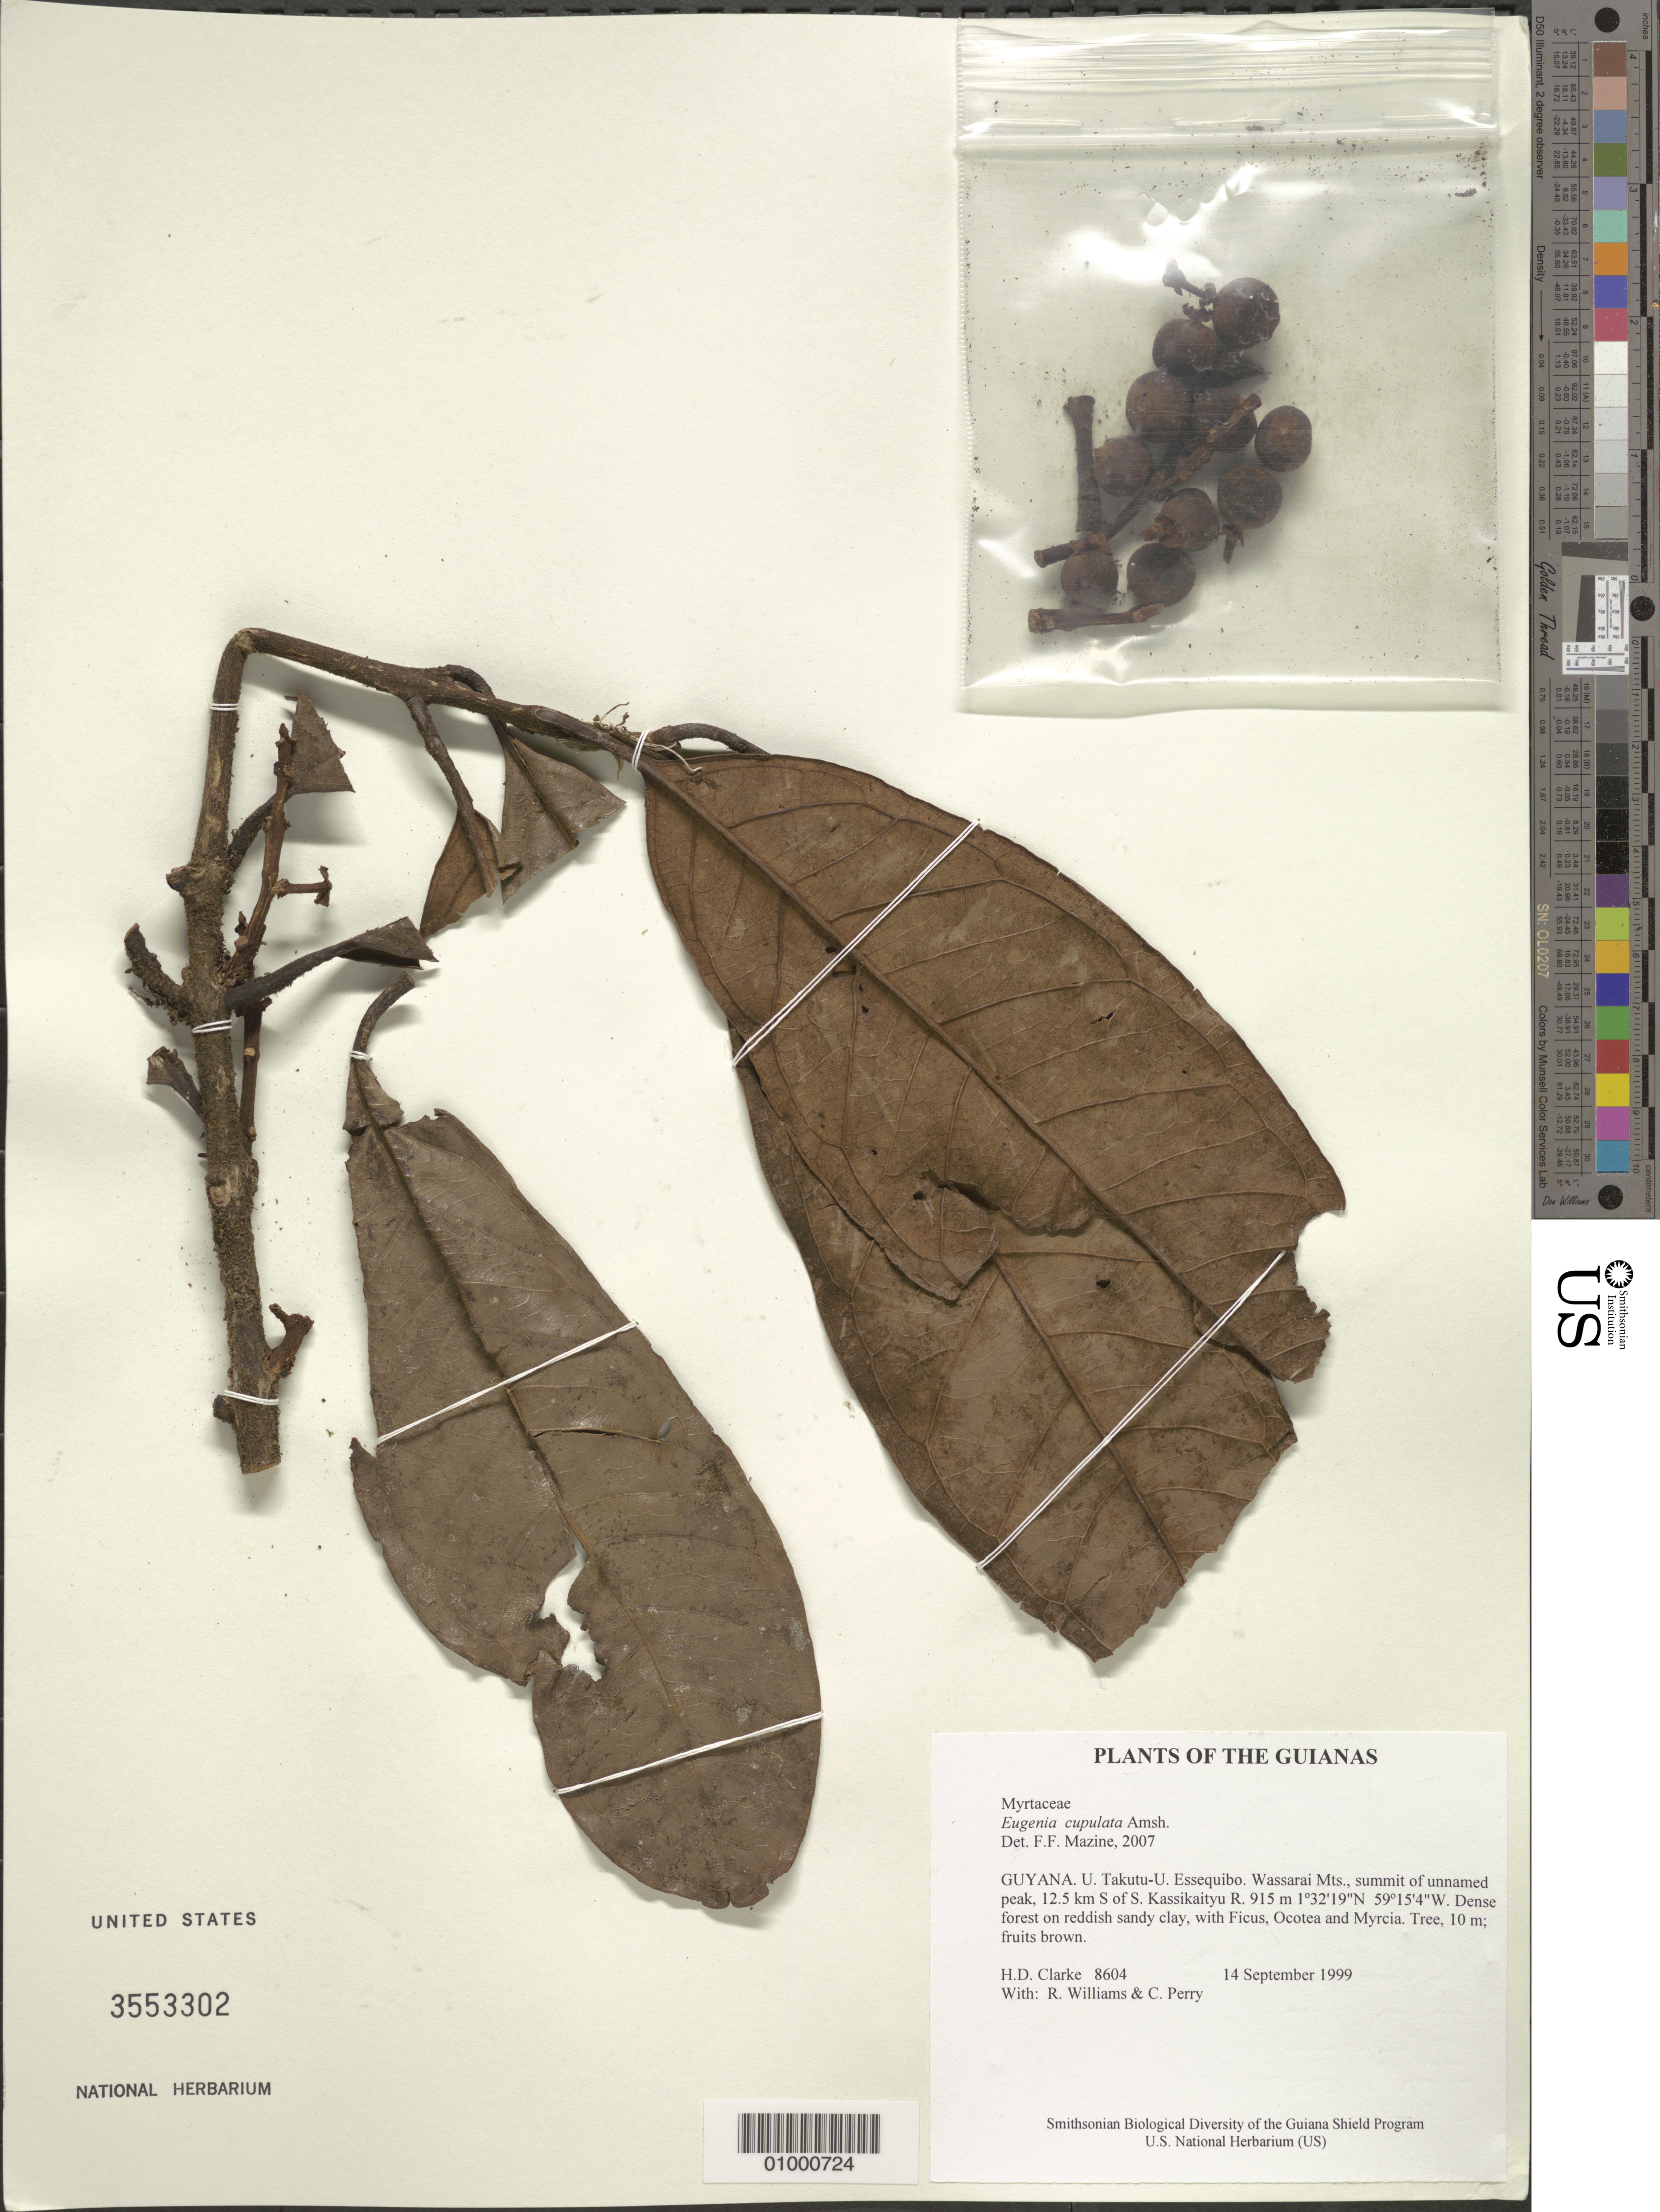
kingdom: Plantae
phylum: Tracheophyta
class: Magnoliopsida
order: Myrtales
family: Myrtaceae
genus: Eugenia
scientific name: Eugenia cupulata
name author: Amshoff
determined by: Mazine, Fiorella F.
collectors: H. D. Clarke, R. Williams & C. Perry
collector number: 8604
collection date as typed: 14 September 1999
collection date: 1999-09-14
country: Guyana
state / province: U. Takutu-U. Essequibo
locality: Wassarai Mts., summit of unnamed peak, 12.5 km S of S. Kassikaityu R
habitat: Dense forest on reddish sandy clay, with Ficus, Ocotea and Myrcia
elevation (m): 915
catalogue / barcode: US 3553302